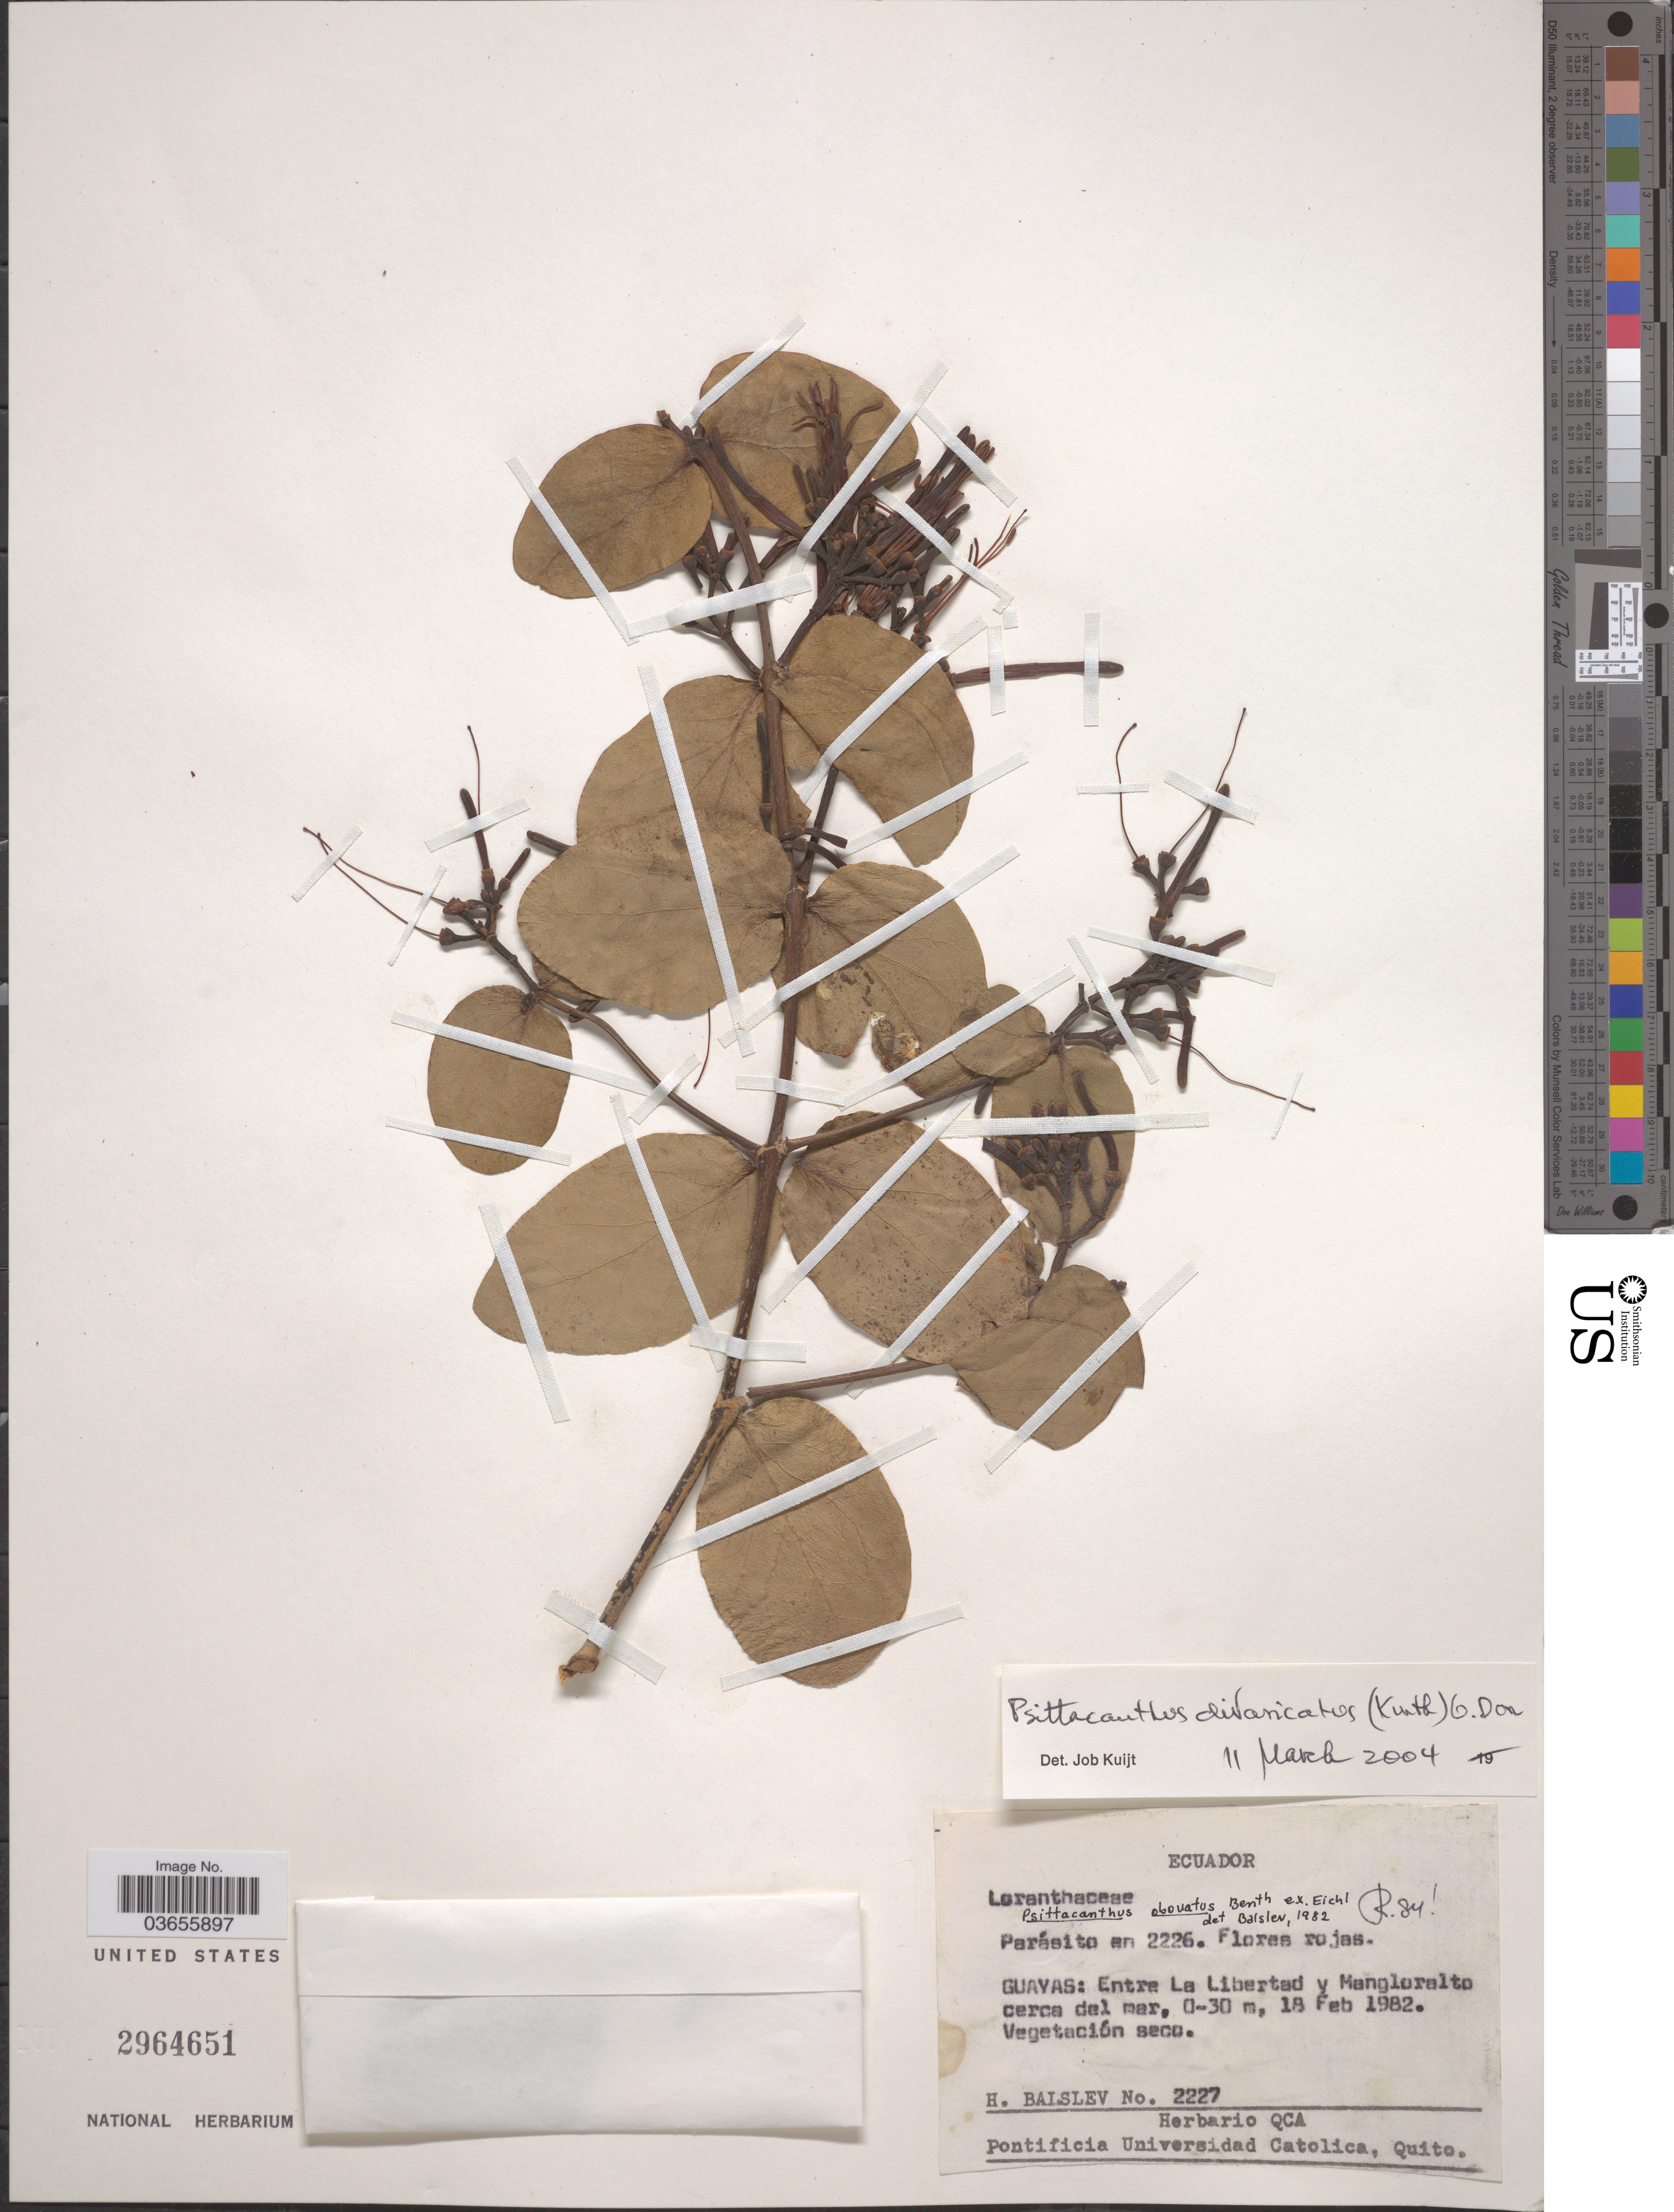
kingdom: Plantae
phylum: Tracheophyta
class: Magnoliopsida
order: Santalales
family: Loranthaceae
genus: Psittacanthus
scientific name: Psittacanthus divaricatus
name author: (Kunth) G. Don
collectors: H. Balslev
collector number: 2227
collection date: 1982-02-18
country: Ecuador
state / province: Guayas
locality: Parásito en 2226. Entre La Libertad y Mangloralto cerca del mar.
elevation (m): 0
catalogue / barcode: US 2964651